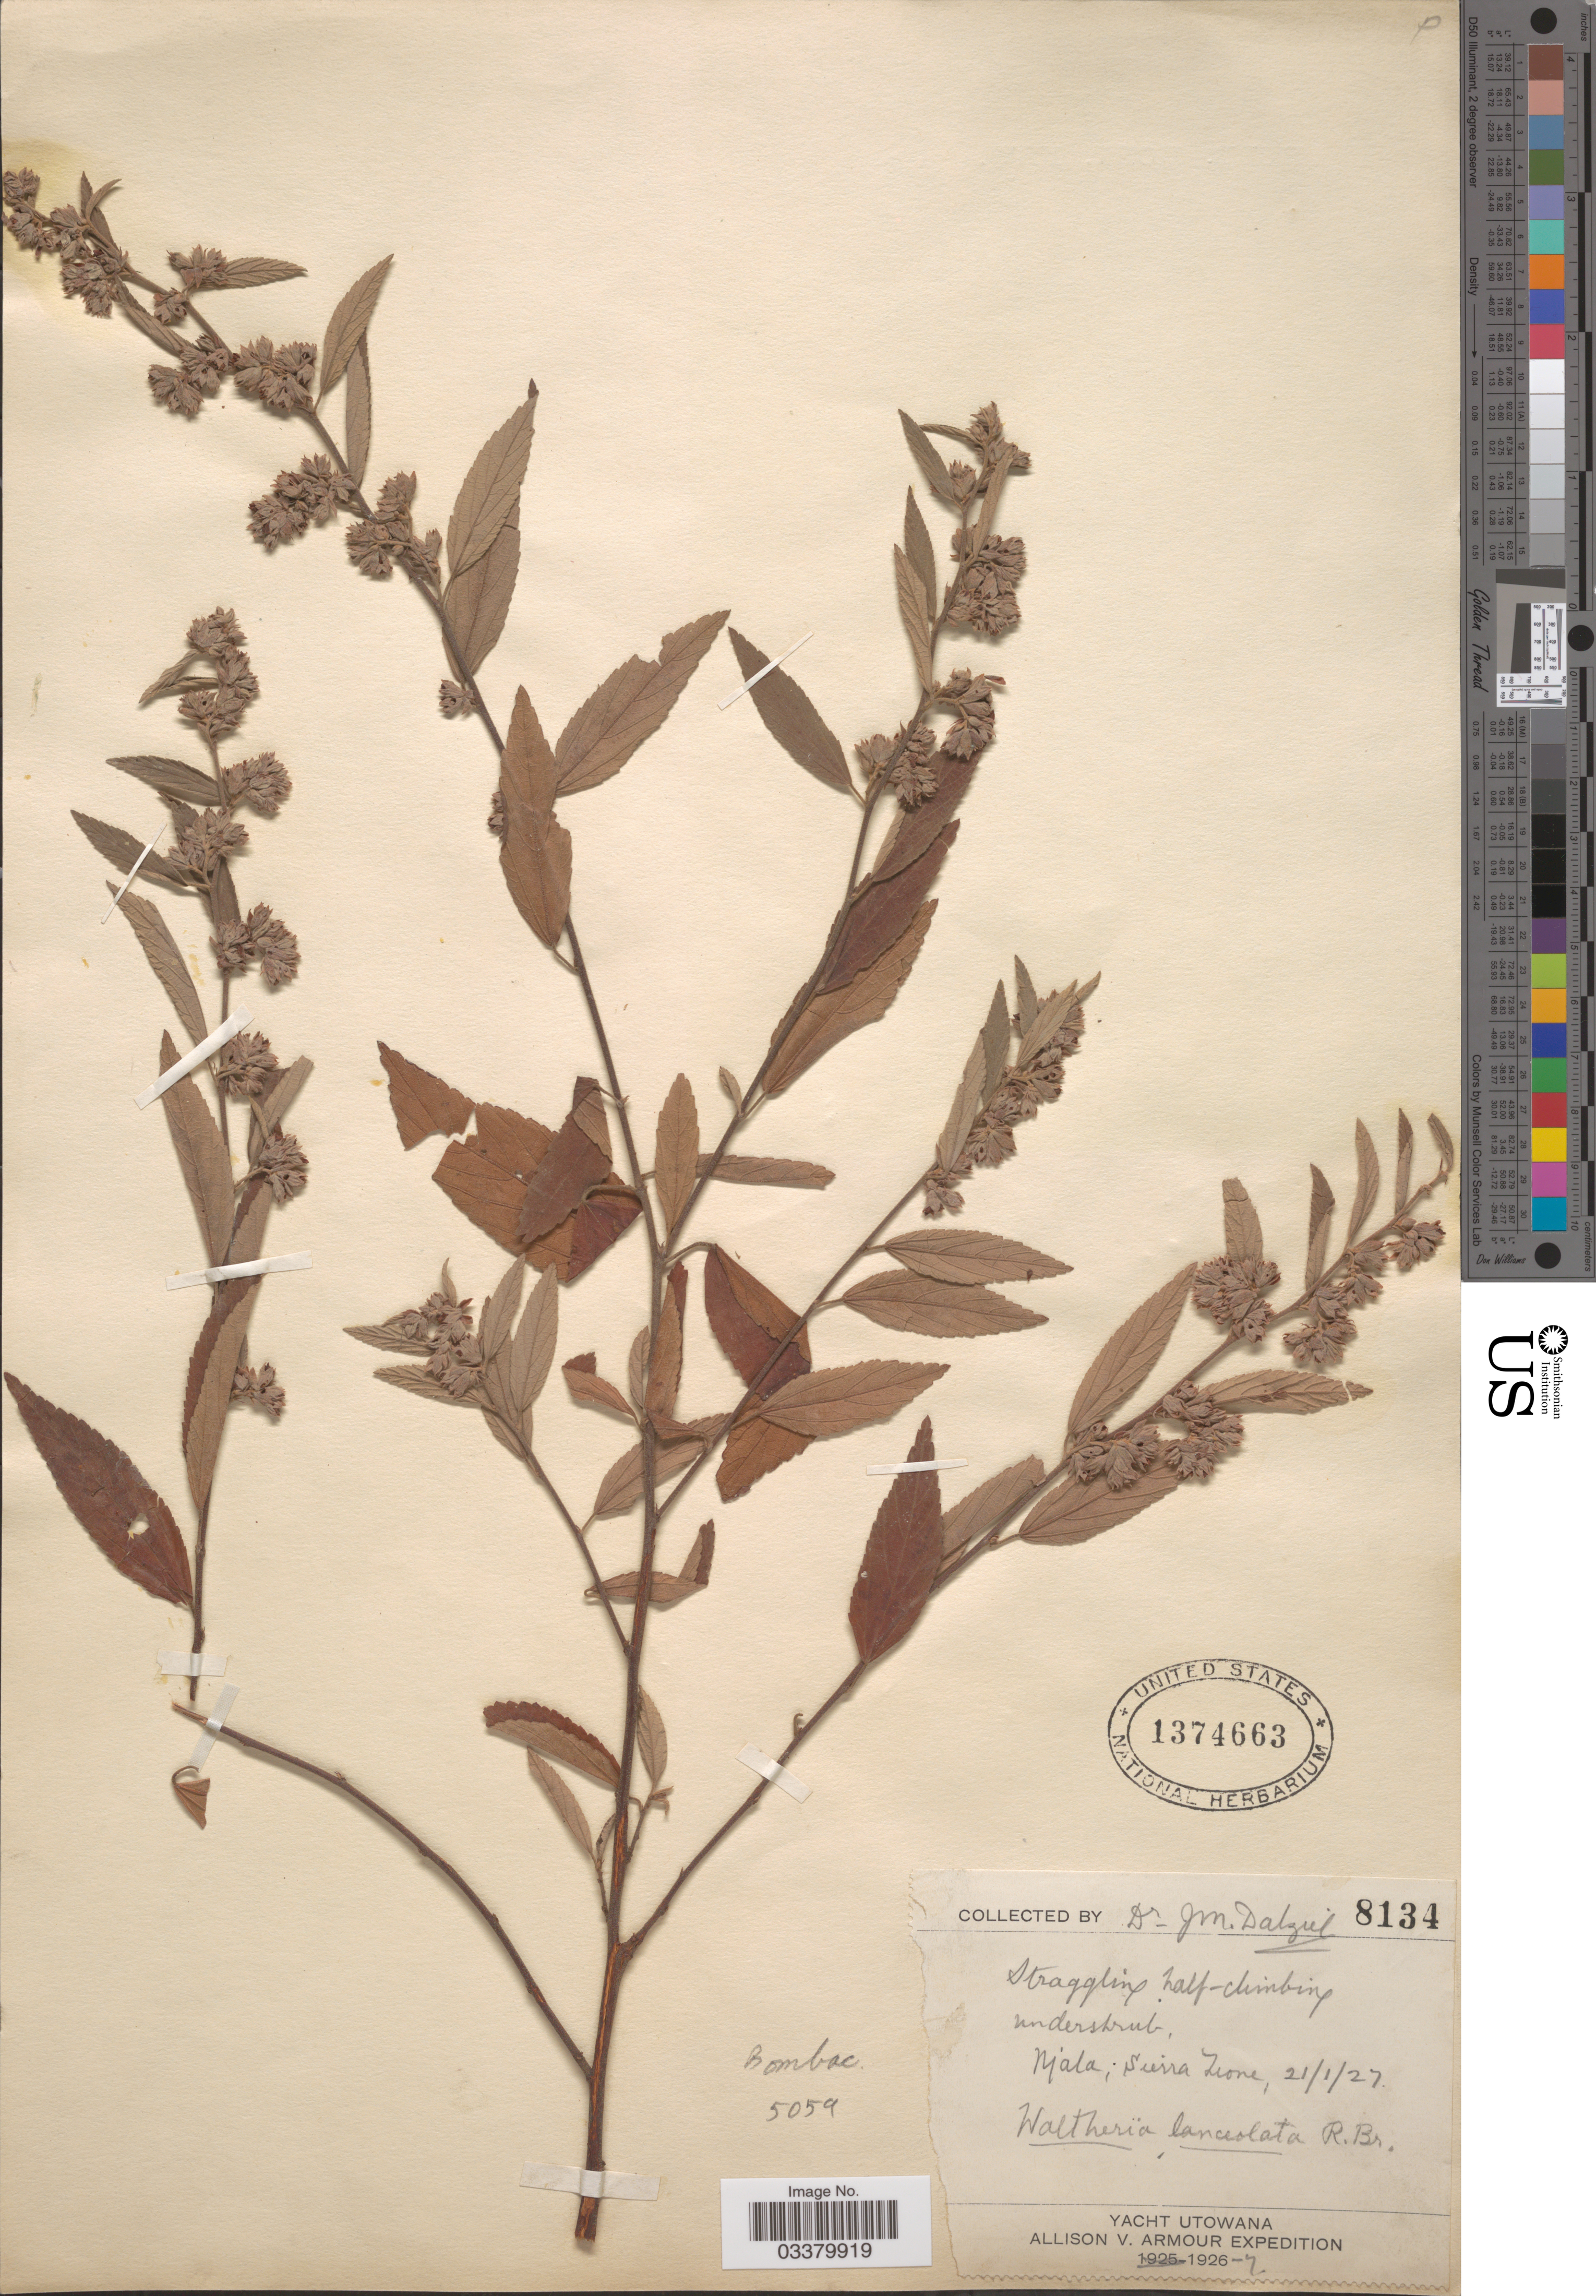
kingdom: Plantae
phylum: Tracheophyta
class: Magnoliopsida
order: Malvales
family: Malvaceae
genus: Waltheria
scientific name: Waltheria lanceolata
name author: R. Br. ex Mast.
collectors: J. Dalziel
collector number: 8134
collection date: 1927-01-21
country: Sierra Leone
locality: Njala.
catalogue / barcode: US 1374663